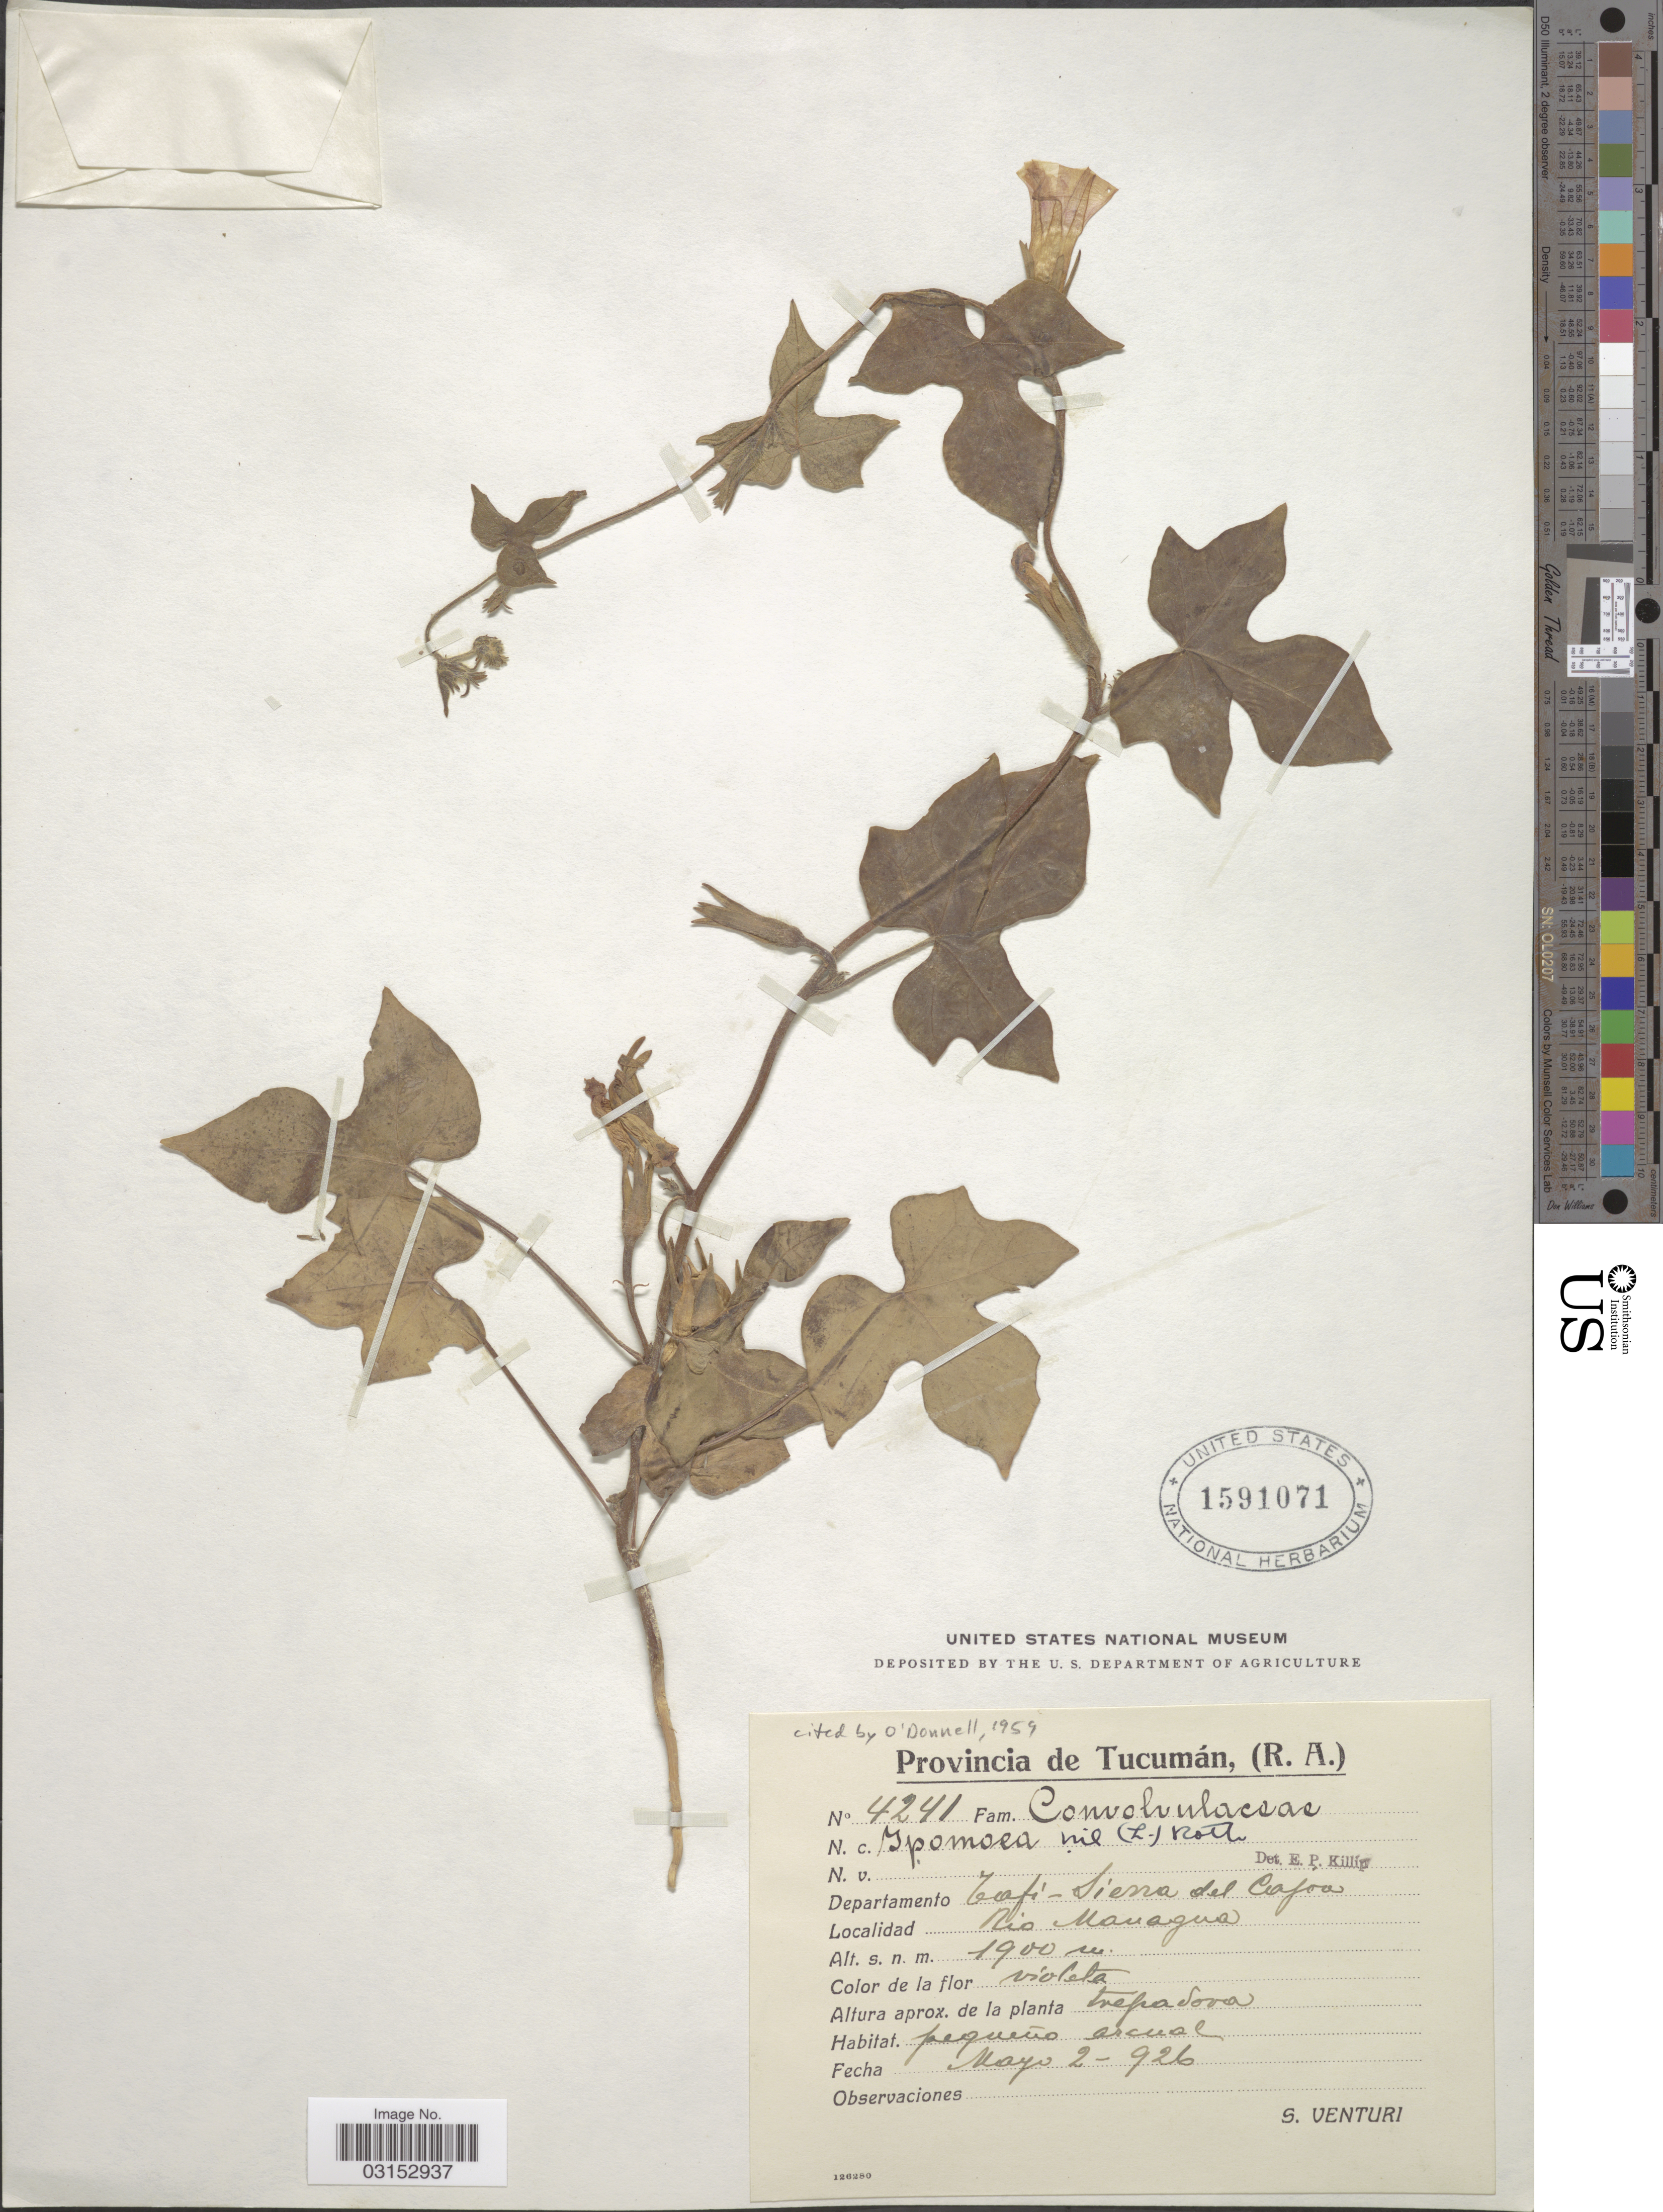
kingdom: Plantae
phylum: Tracheophyta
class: Magnoliopsida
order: Solanales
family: Convolvulaceae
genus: Ipomoea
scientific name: Ipomoea nil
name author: (L.) Roth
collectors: S. Venturi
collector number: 4241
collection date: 1926-05-02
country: Argentina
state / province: Tucuman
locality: Departamento Tafi - Sierra del Cajon. Rio Managua.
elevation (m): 1900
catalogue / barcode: US 1591071